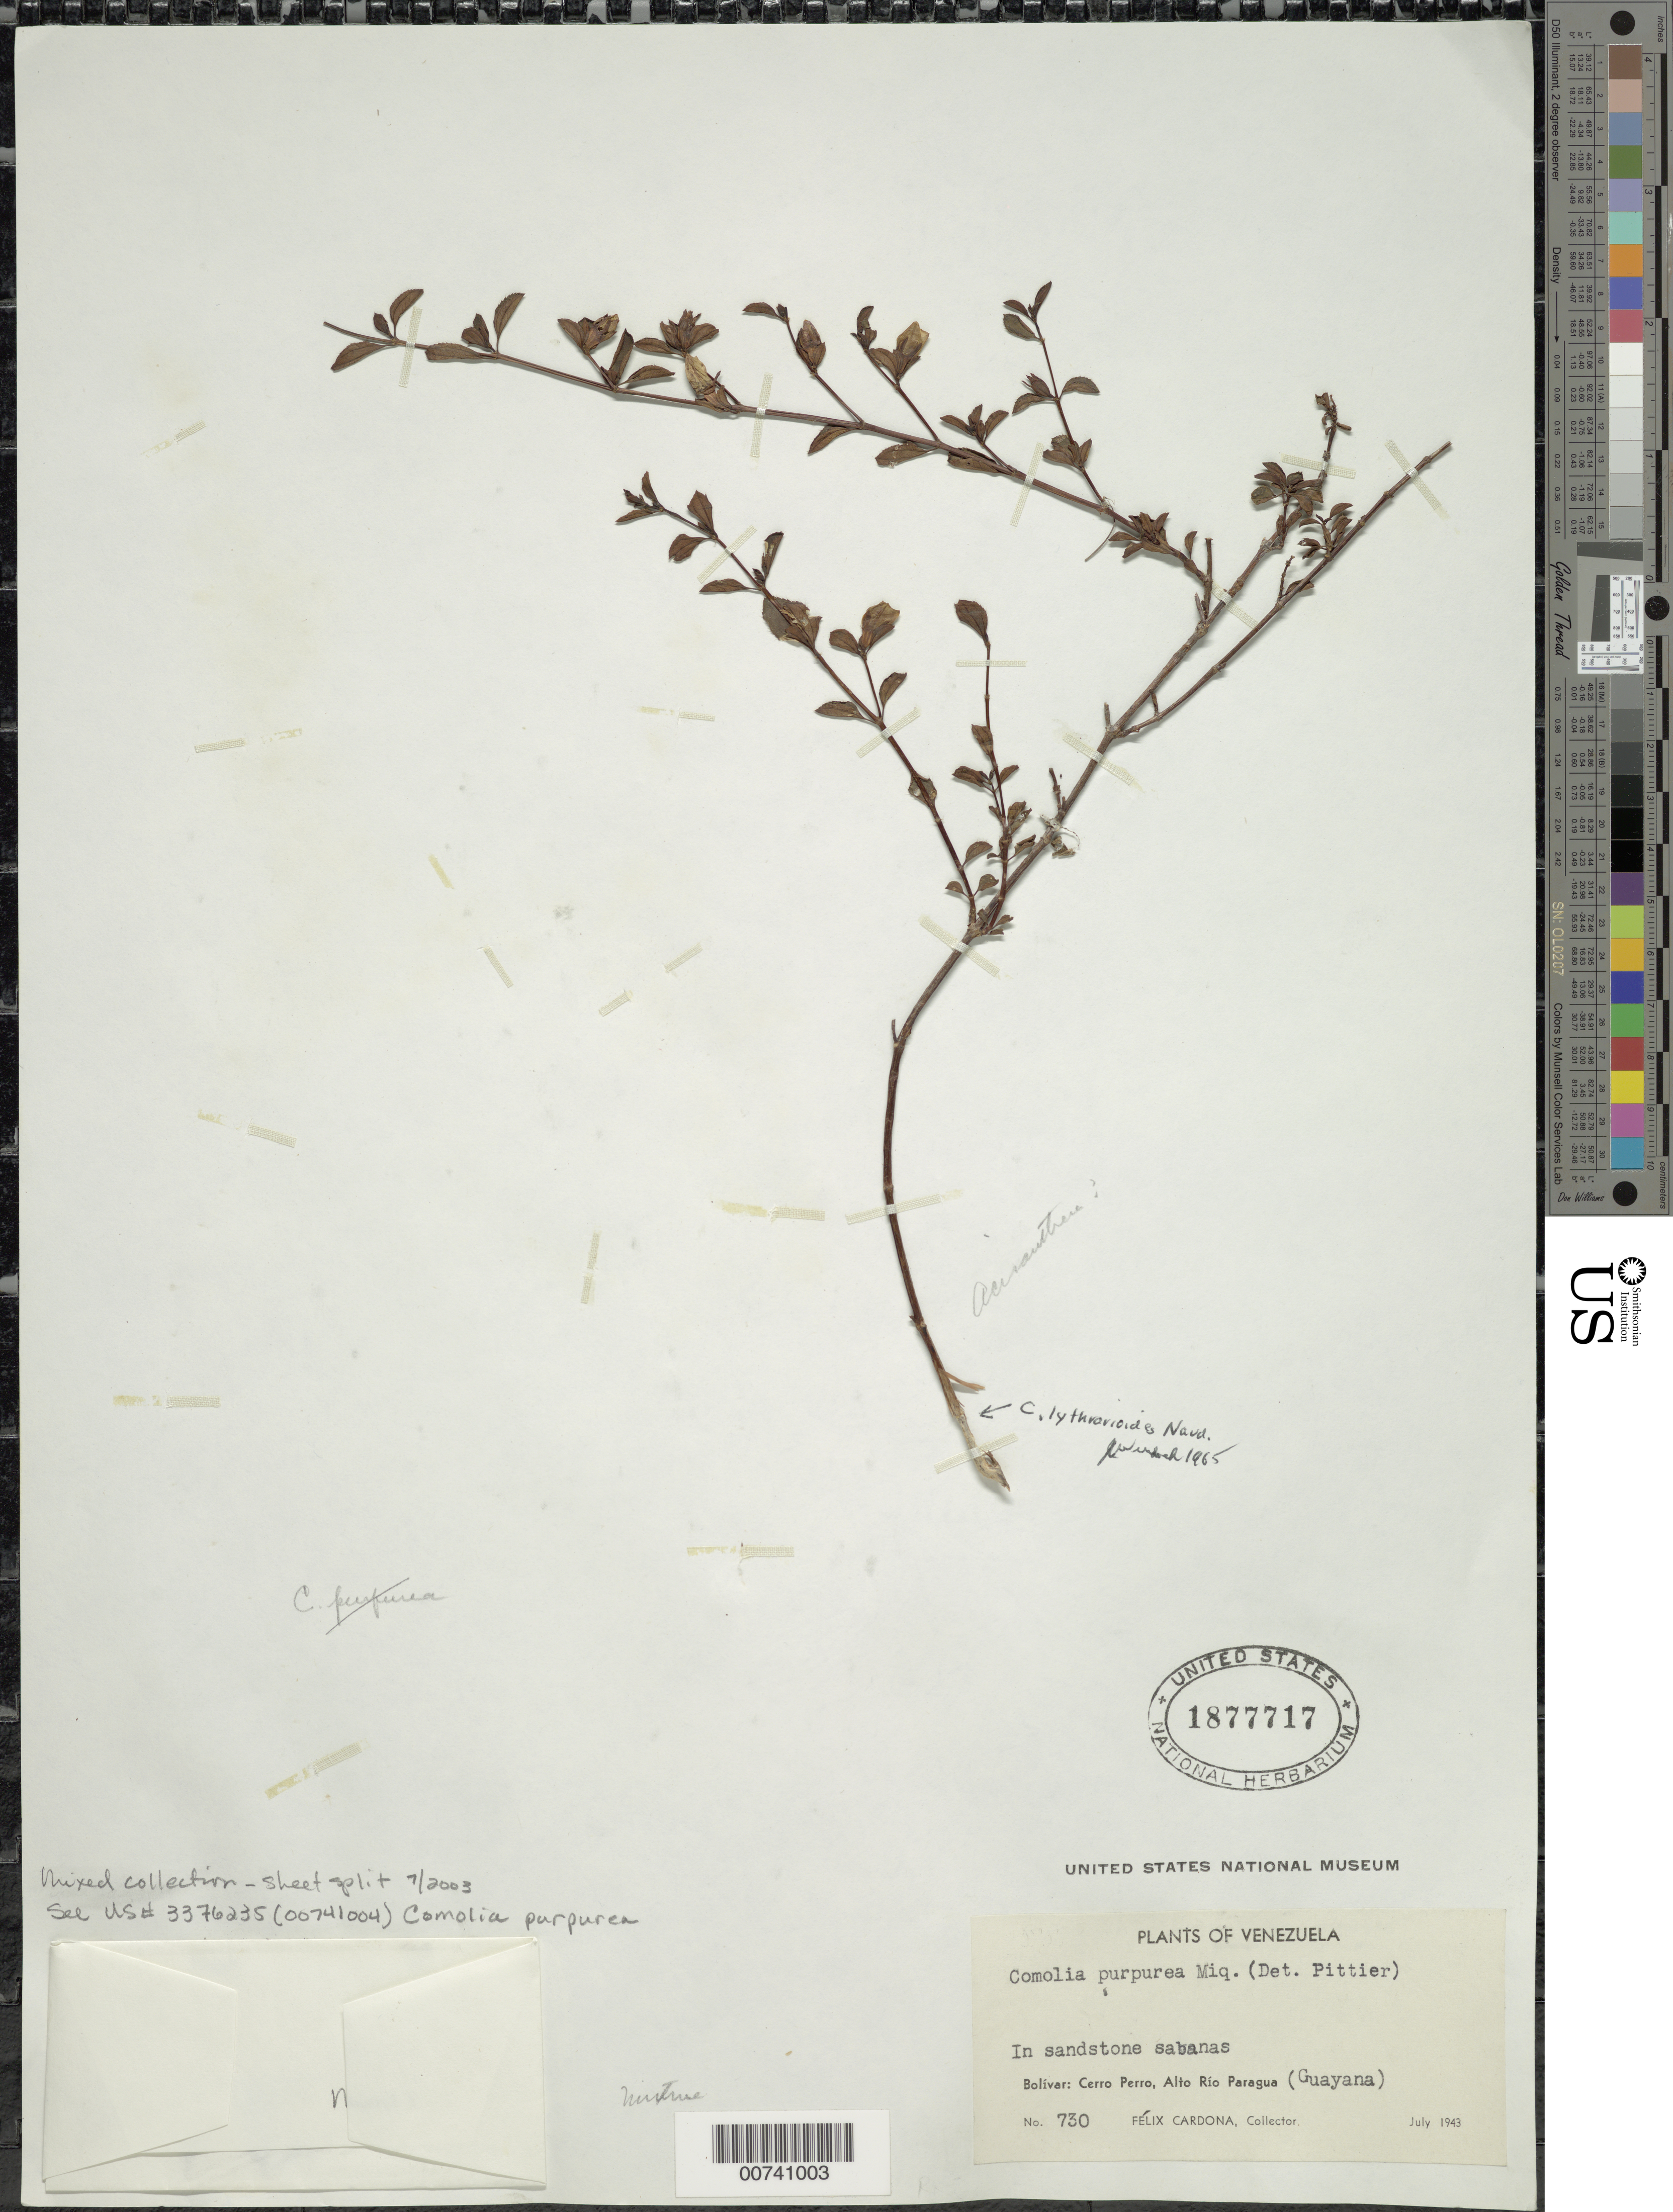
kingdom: Plantae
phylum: Tracheophyta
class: Magnoliopsida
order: Myrtales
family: Melastomataceae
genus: Comolia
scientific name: Comolia lythrarioides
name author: (Steud.) Naudin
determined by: Nunes da Silva, Diego, (RB), Jardim Botanico do Rio de Janeiro - Herbario (BRAZIL)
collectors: F. Cardona Puig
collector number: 730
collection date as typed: Jul-43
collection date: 1943-07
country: Venezuela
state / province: Bolívar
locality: Alto Río Paragua, Cerro Perro (Guayana)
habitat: Sandstone savanna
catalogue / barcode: US 1877717